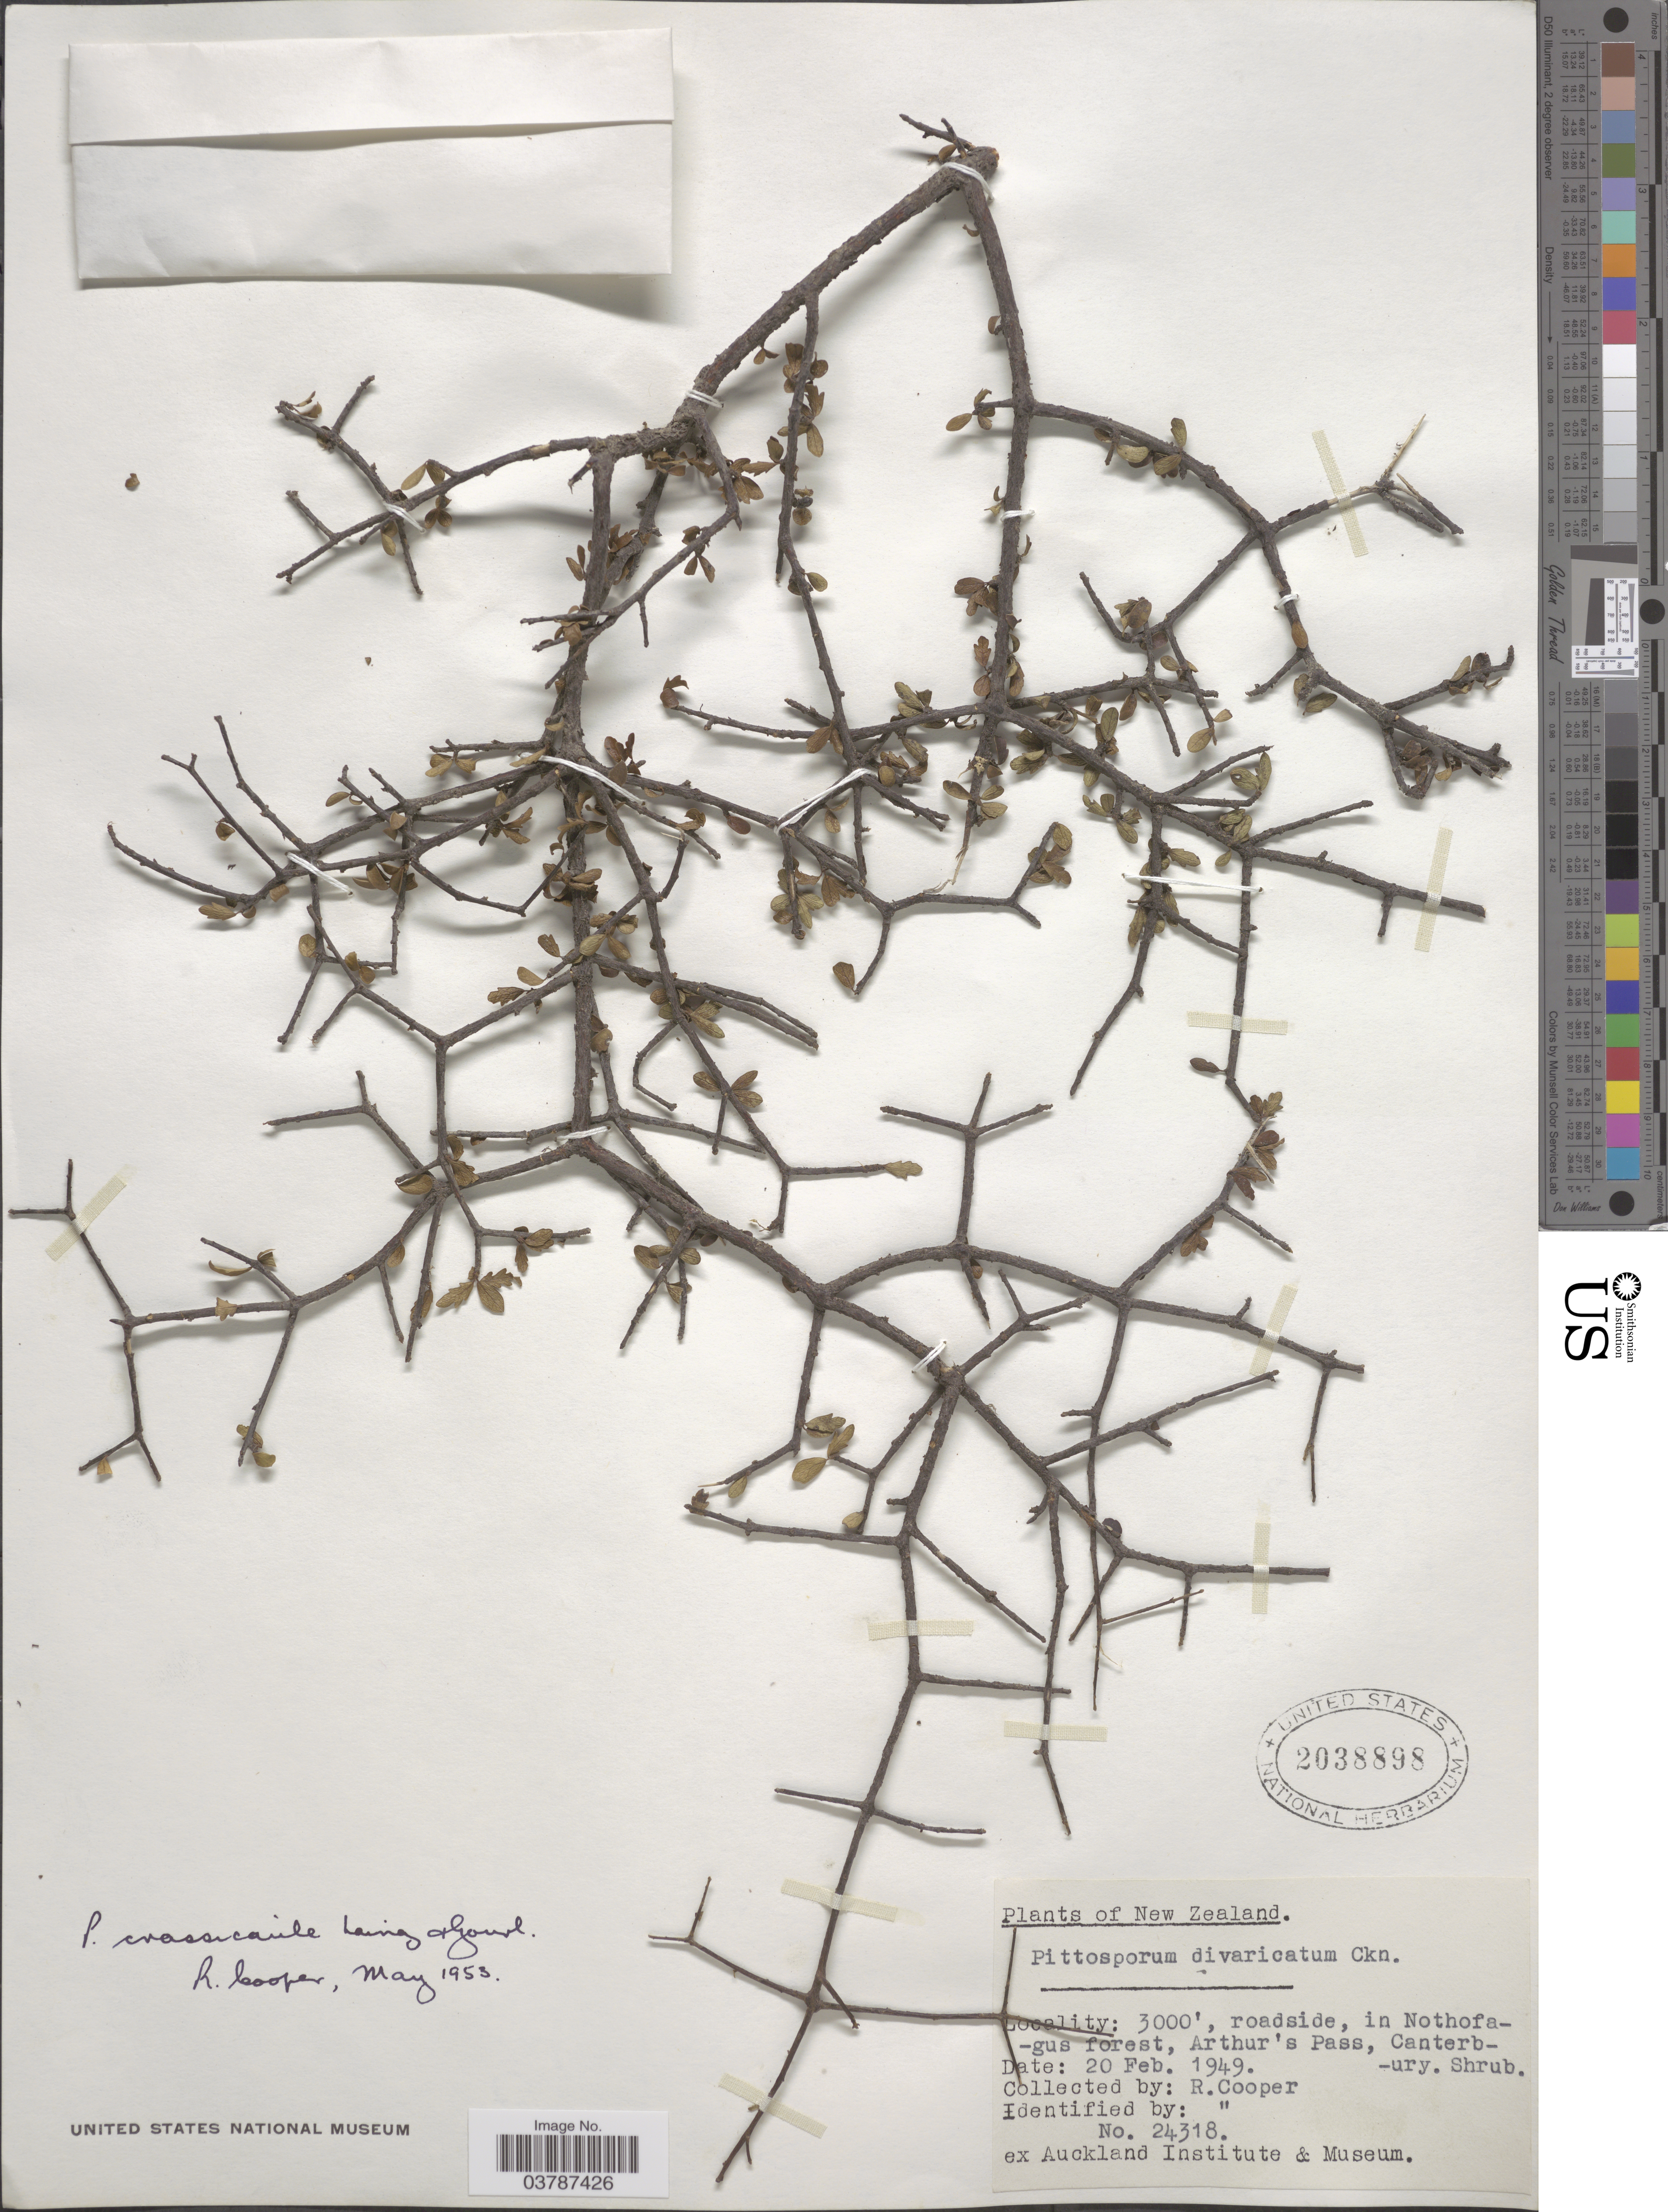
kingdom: Plantae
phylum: Tracheophyta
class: Magnoliopsida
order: Apiales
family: Pittosporaceae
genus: Pittosporum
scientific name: Pittosporum crassicaule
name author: Laing & Gourlay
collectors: R. Cooper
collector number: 24318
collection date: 1949-02-20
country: New Zealand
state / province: Canterbury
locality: Roadside, in Nothofagus forest, Arthur's Pass.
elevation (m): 914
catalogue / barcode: US 2038898